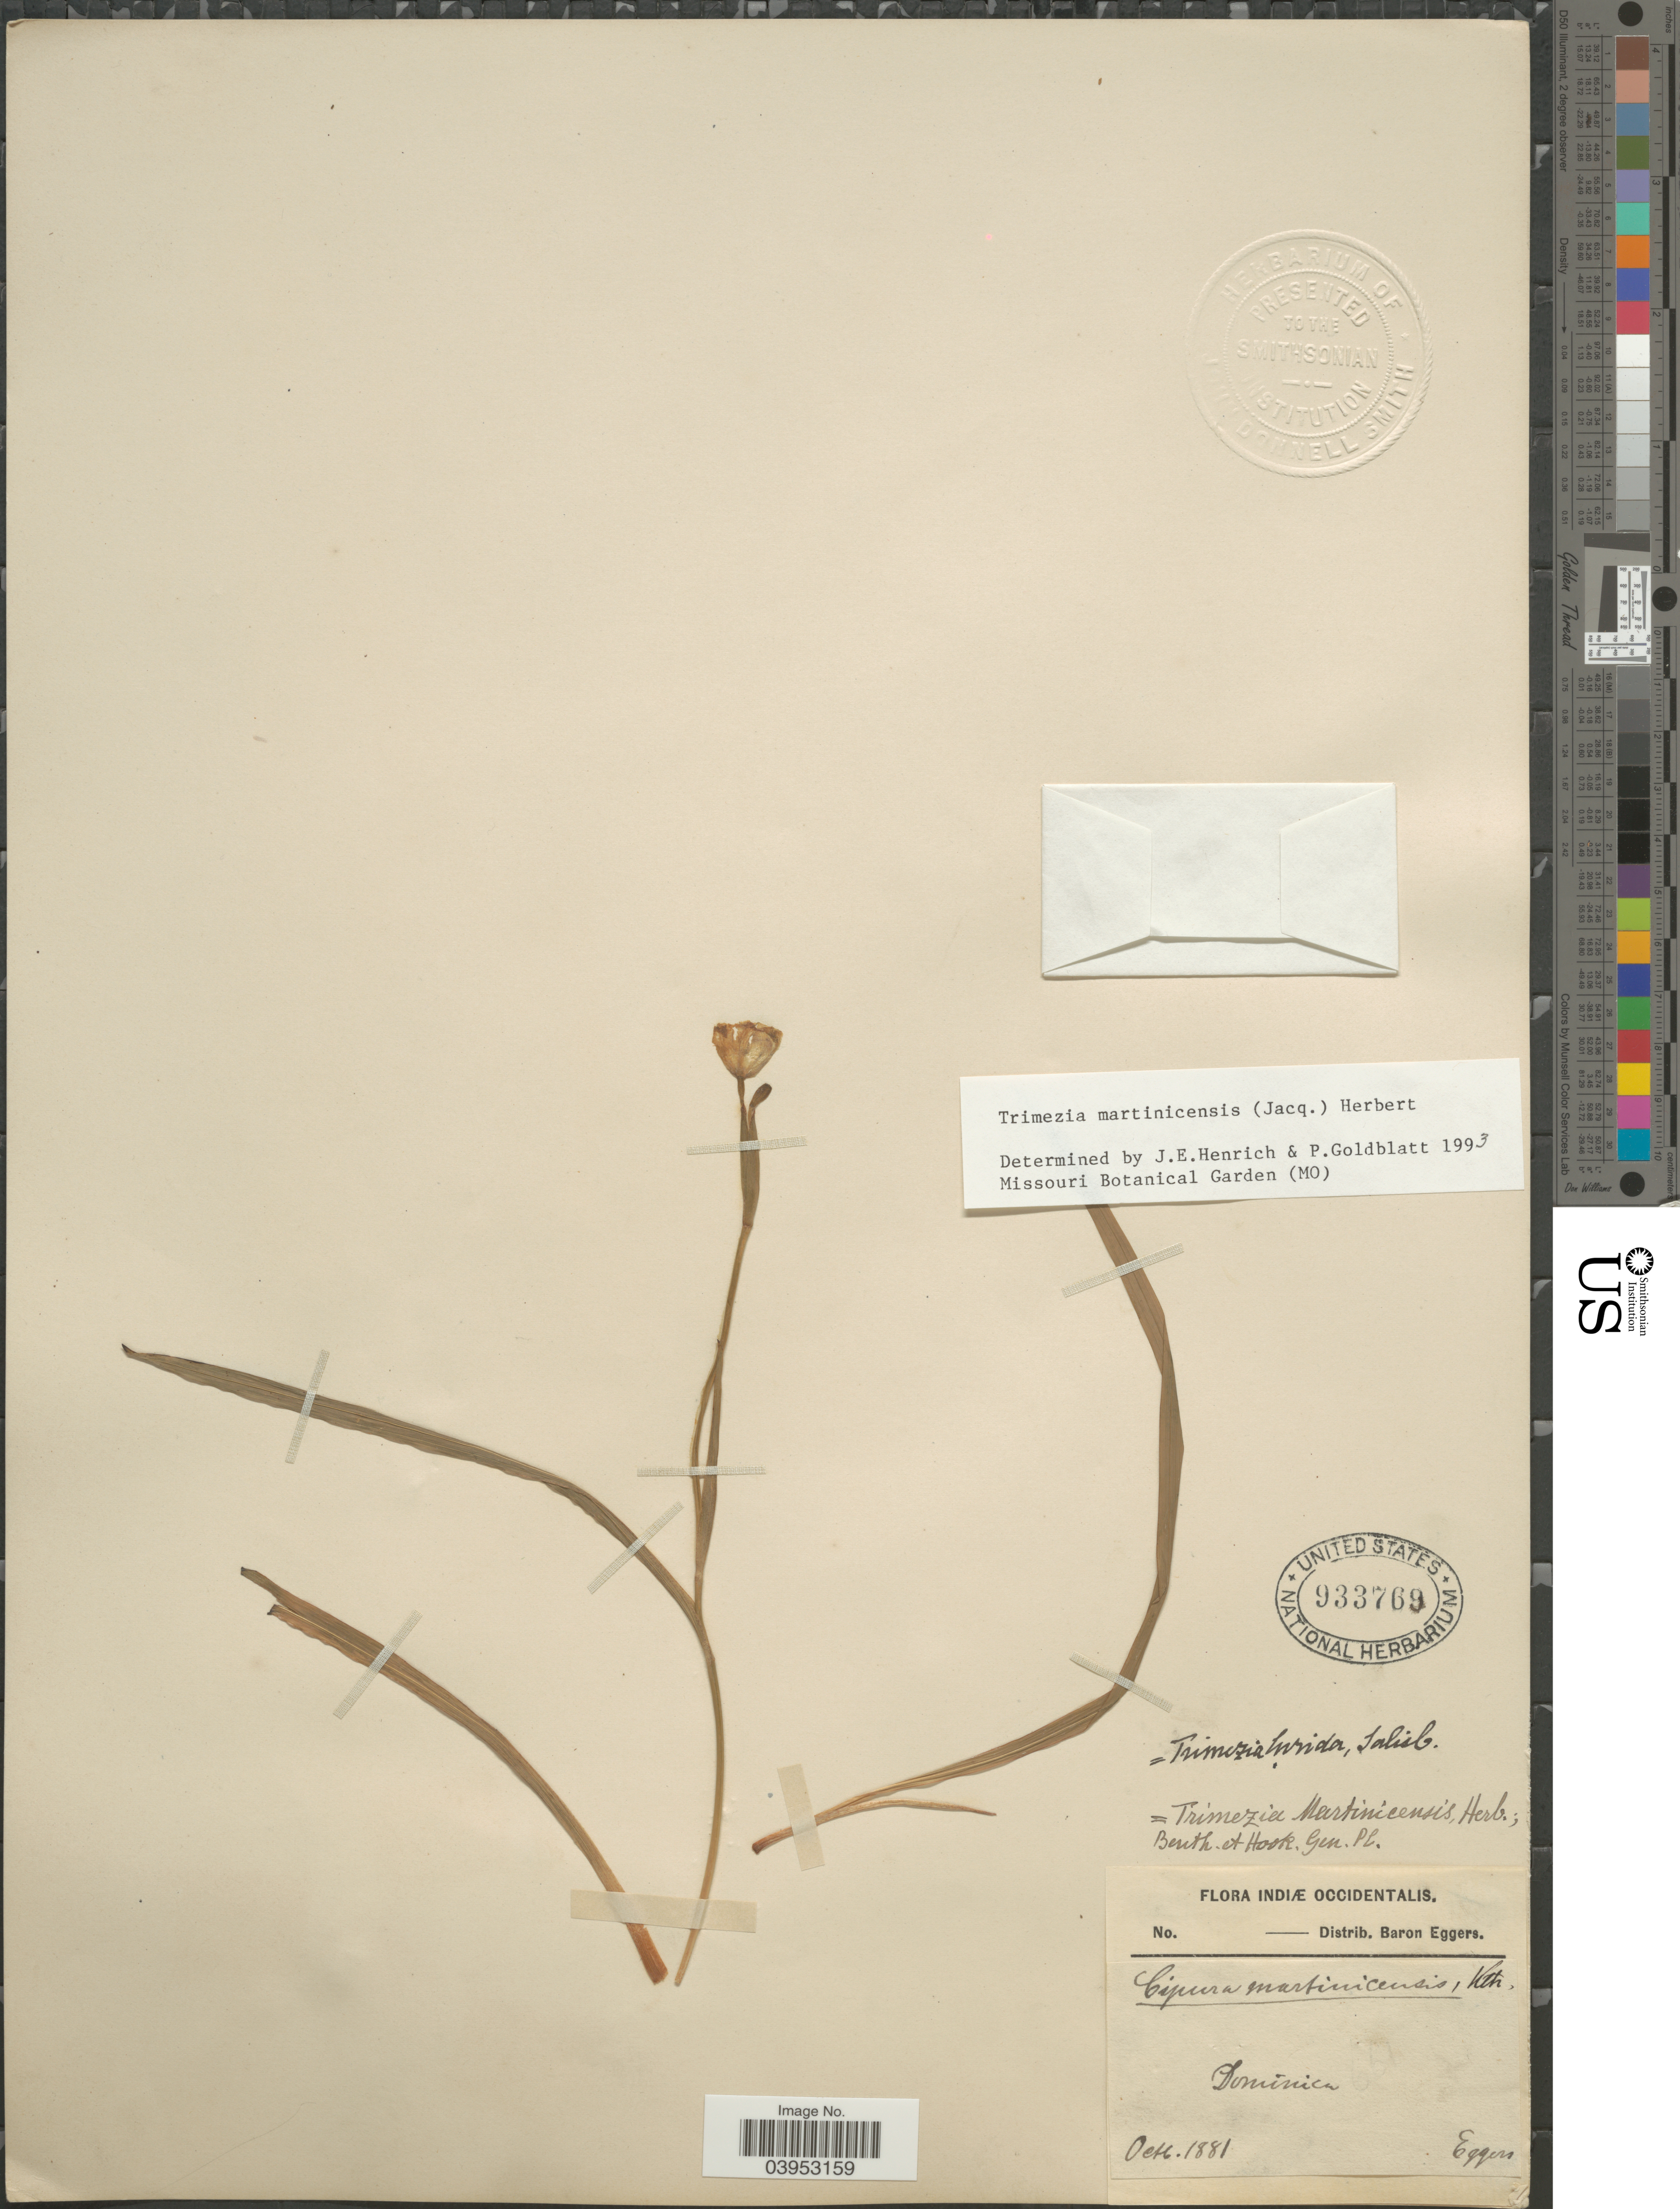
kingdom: Plantae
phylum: Tracheophyta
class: Liliopsida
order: Asparagales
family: Iridaceae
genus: Trimezia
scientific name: Trimezia martinicensis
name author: (Jacq.) Herb.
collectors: -. Eggers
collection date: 1881-10-06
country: Dominica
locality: Indiæ Occidentalis.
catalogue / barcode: US 933769